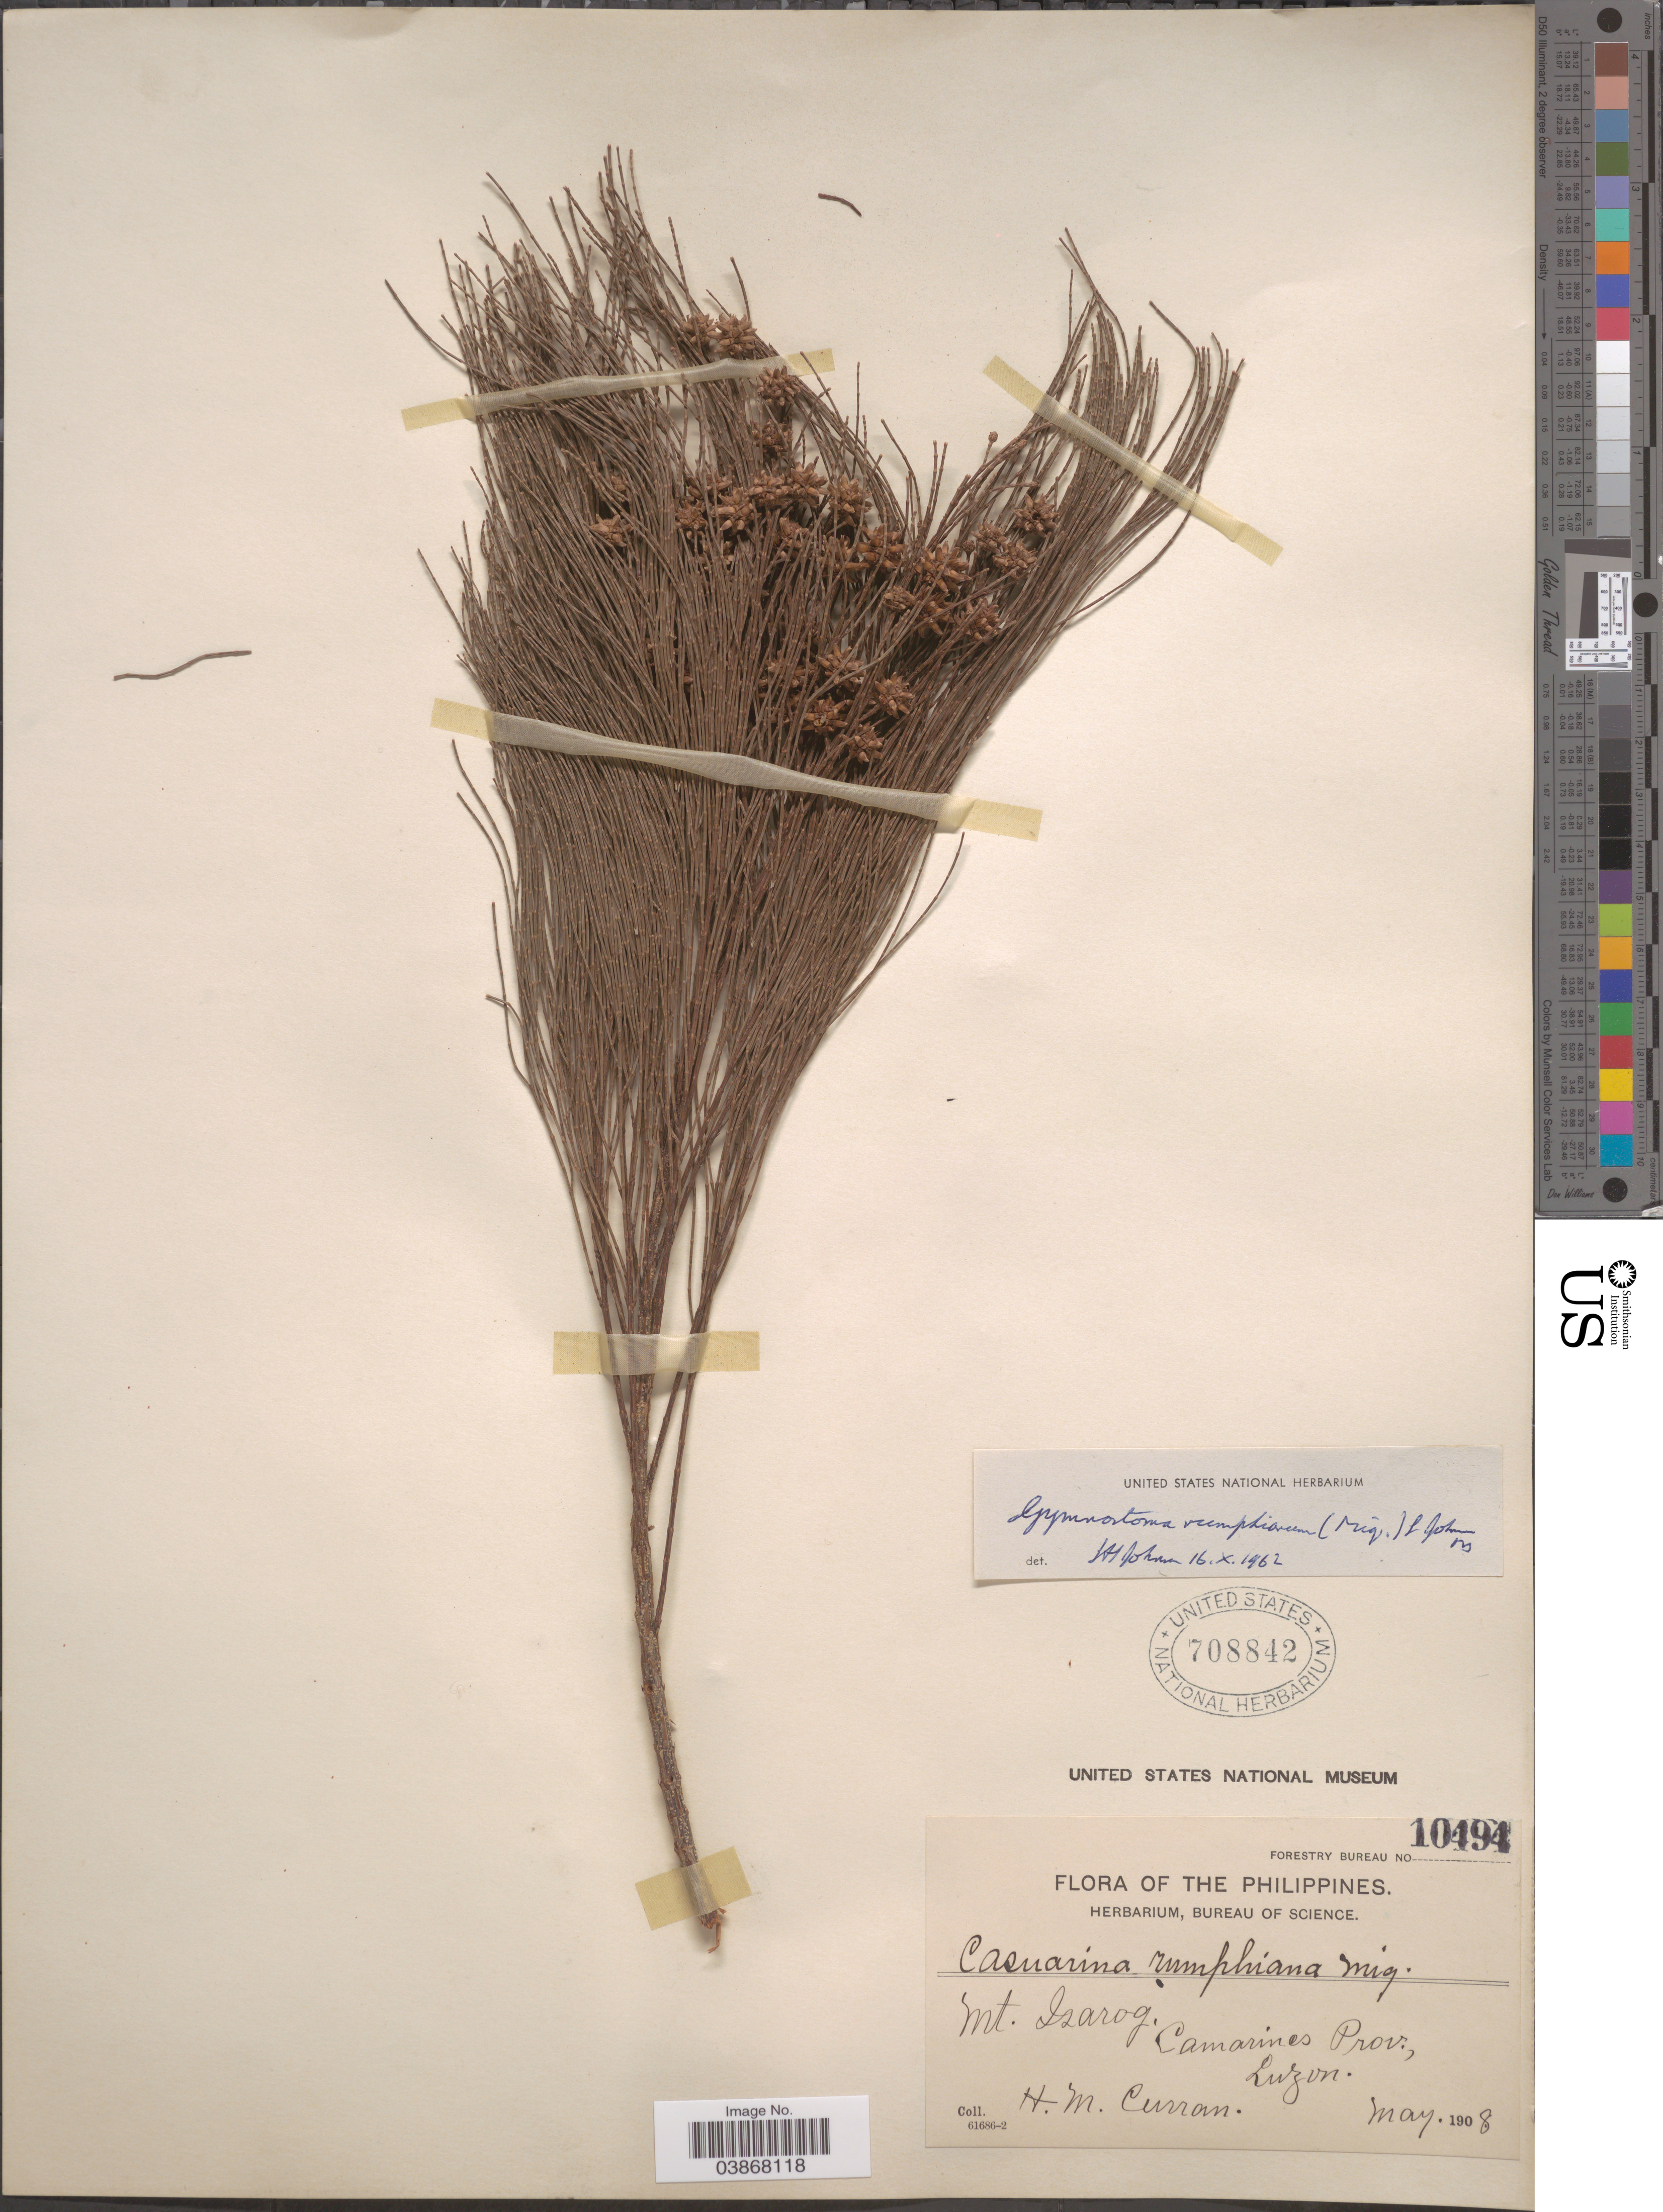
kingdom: Plantae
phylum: Tracheophyta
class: Magnoliopsida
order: Fagales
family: Casuarinaceae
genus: Gymnostoma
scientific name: Gymnostoma rumphianum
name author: (Miq.) L.A.S. Johnson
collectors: H. M. Curran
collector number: Forestry Bureau 10494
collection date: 1908-05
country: Philippines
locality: Mt. Isarog, Camarines Prov. Luzon.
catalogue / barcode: US 708842